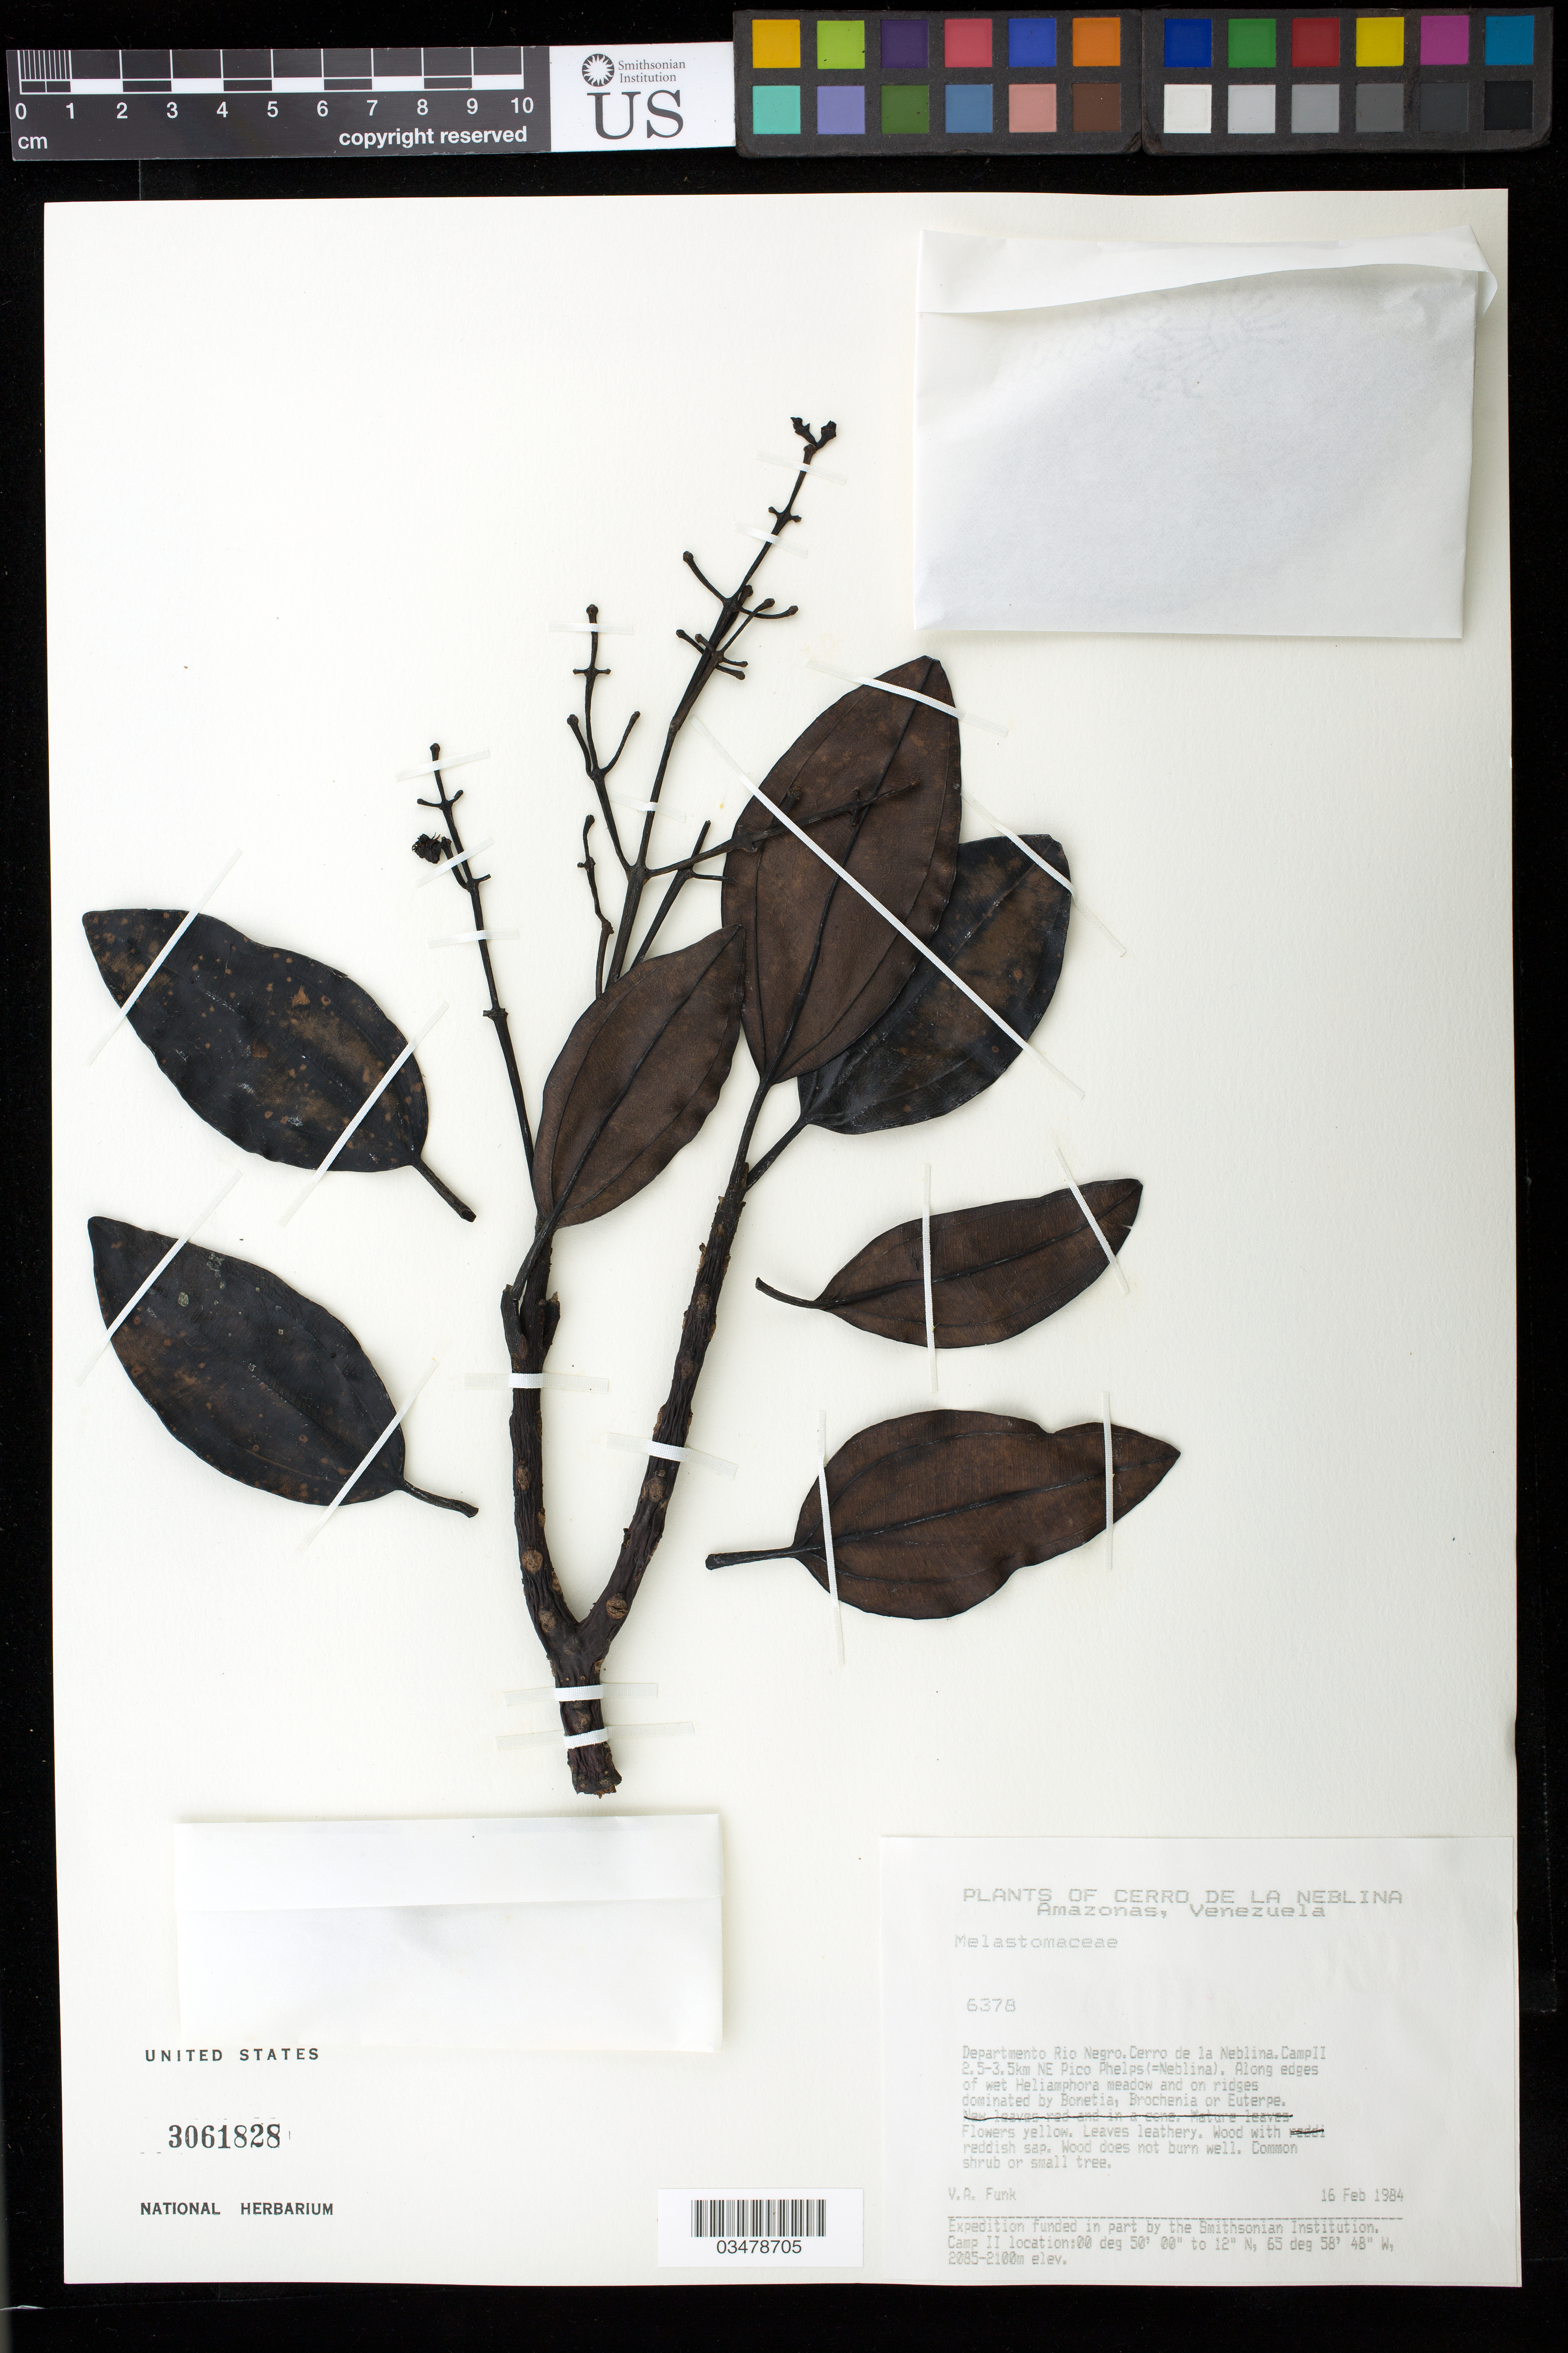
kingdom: Plantae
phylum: Tracheophyta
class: Magnoliopsida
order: Myrtales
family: Melastomataceae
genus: Graffenrieda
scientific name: Graffenrieda reticulata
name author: Wurdack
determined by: Murillo, J. S.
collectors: V. Funk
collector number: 6378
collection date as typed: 16-Feb-84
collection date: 1984-02-16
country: Venezuela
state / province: Amazonas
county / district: Río Negro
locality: Cerro de la Neblina, Camp II 2.5-3.5 km NE Pico Phelps (=Neblina)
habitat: Along edges of wet Heliamphora meadow and on ridges dominated by Bonnetia, Brocchinia, or Euterpe.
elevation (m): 2085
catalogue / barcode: US 3061828